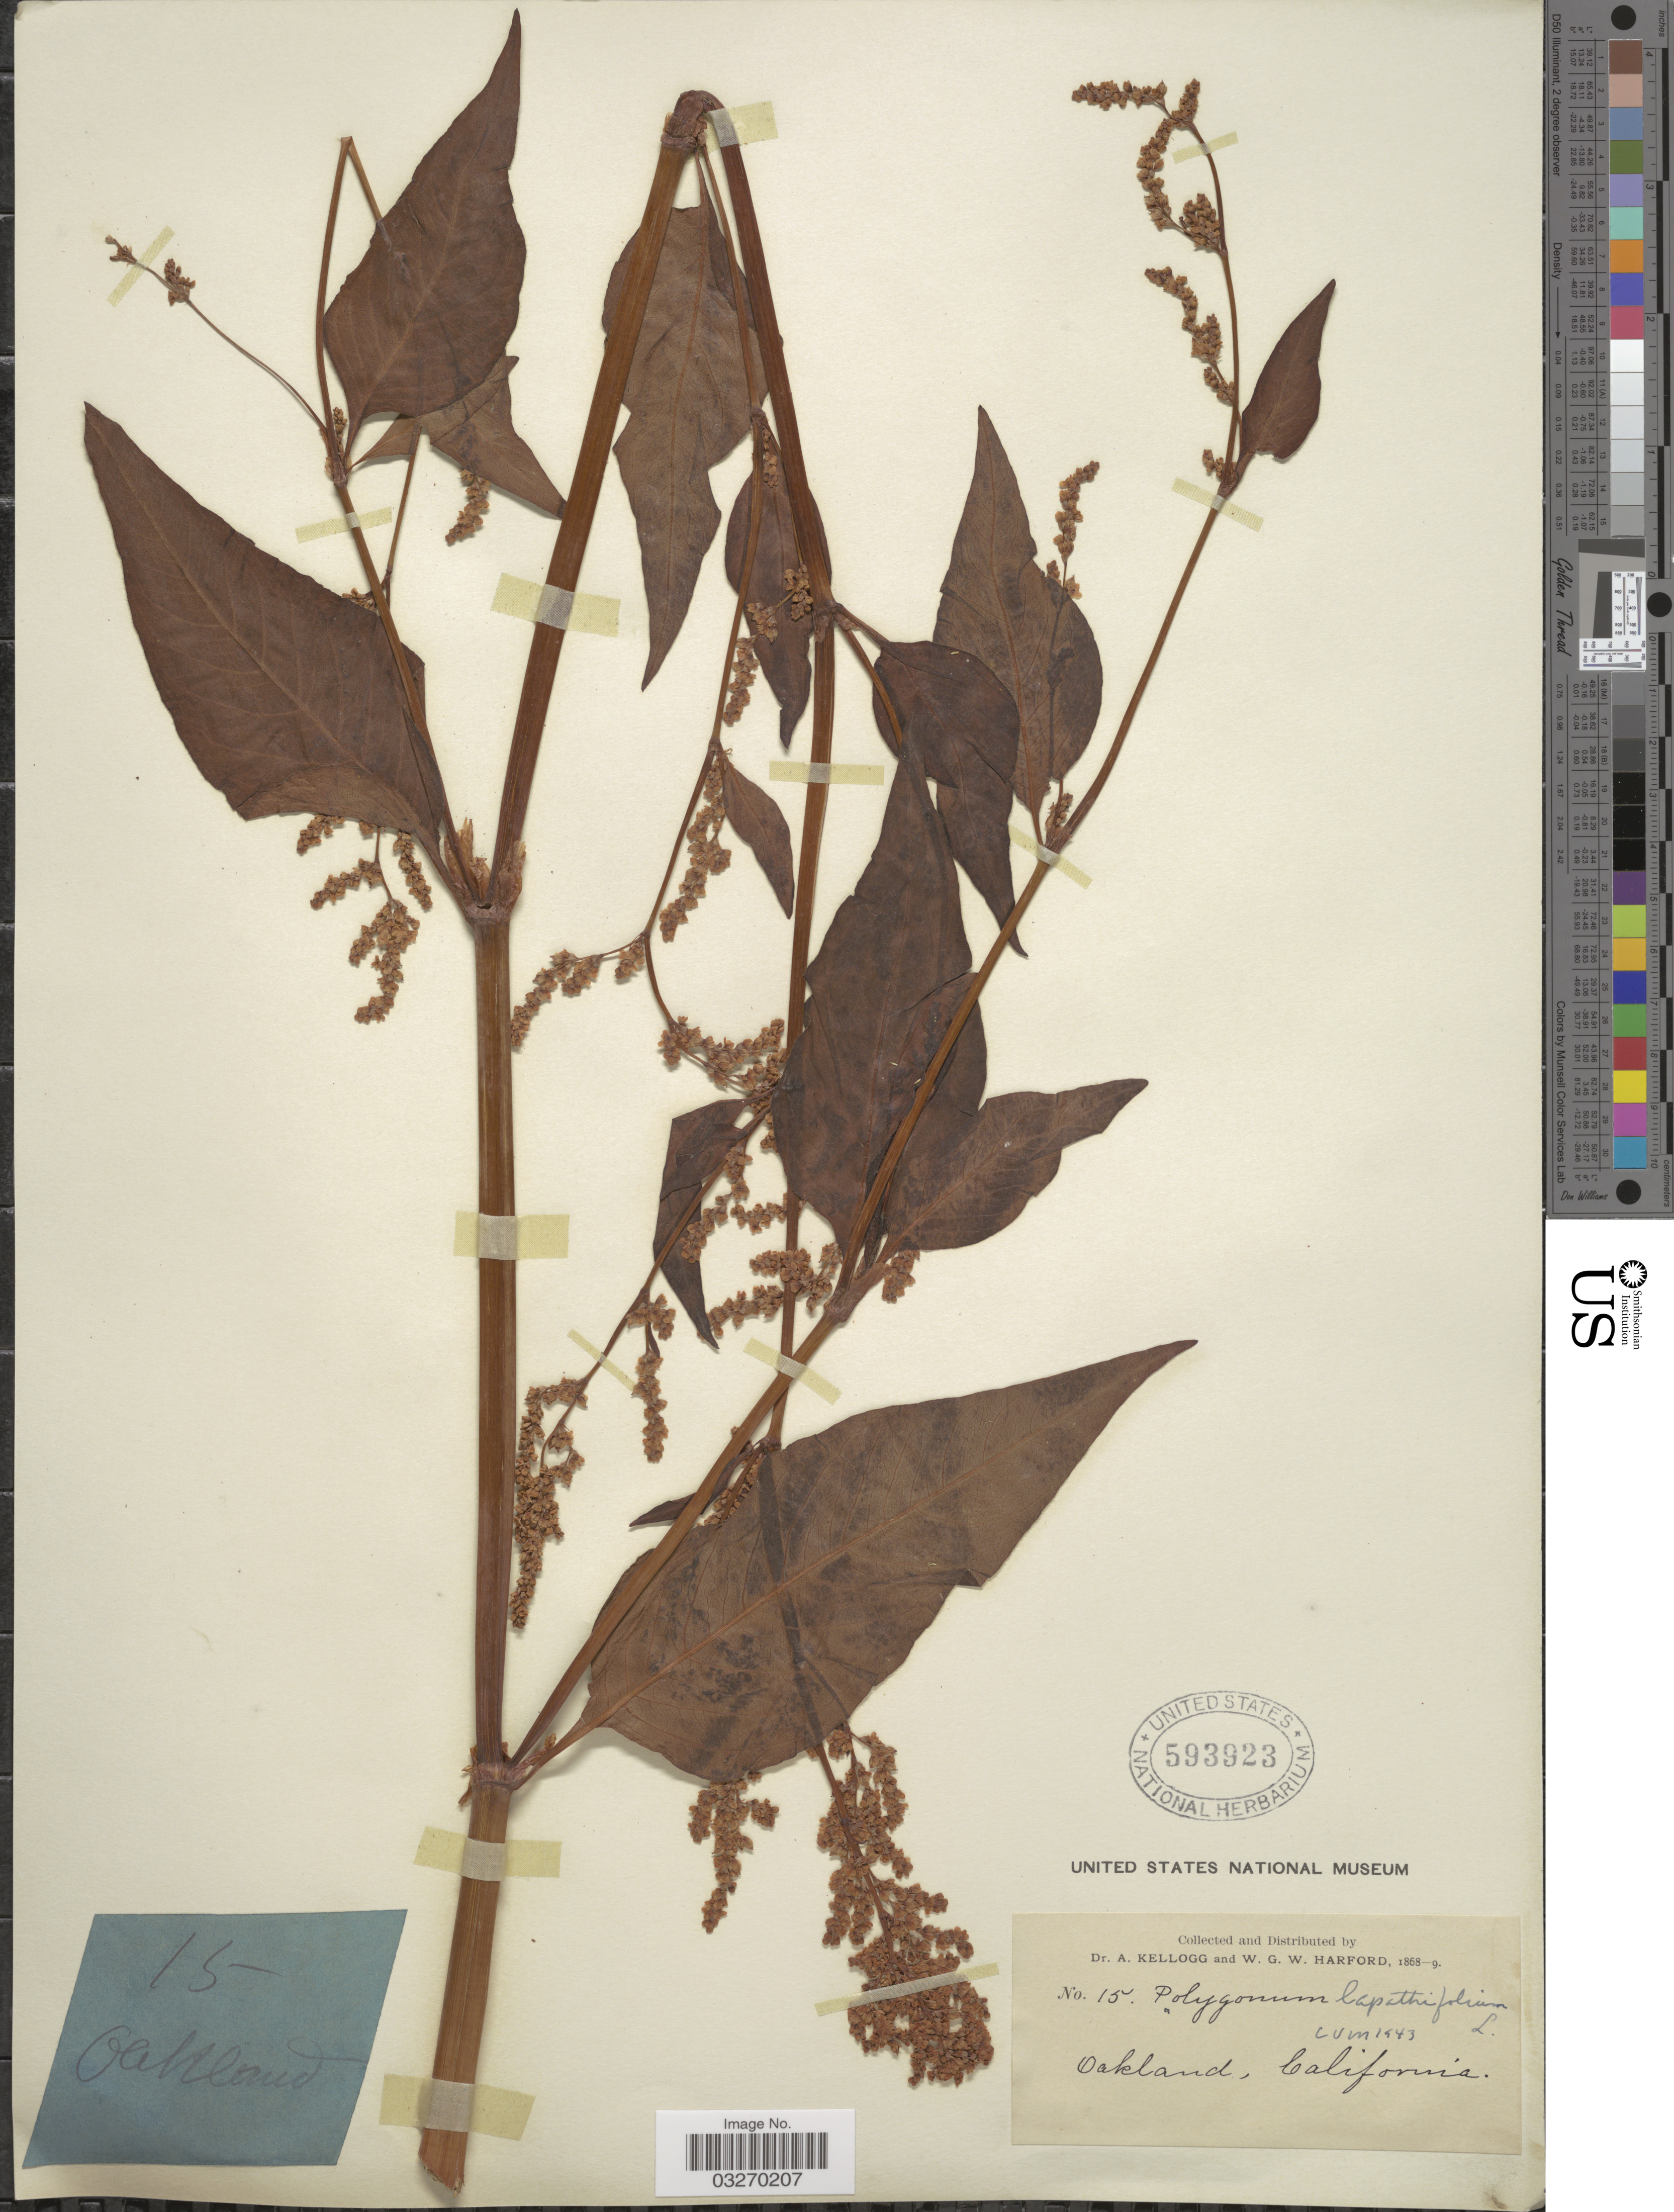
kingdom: Plantae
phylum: Tracheophyta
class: Magnoliopsida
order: Caryophyllales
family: Polygonaceae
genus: Koenigia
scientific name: Koenigia sp.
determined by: Atha, D. E.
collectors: A. Kellogg & W. G. W. Harford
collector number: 15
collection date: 1868/1869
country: United States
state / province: California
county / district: Alameda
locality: Oakland.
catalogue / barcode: US 593923